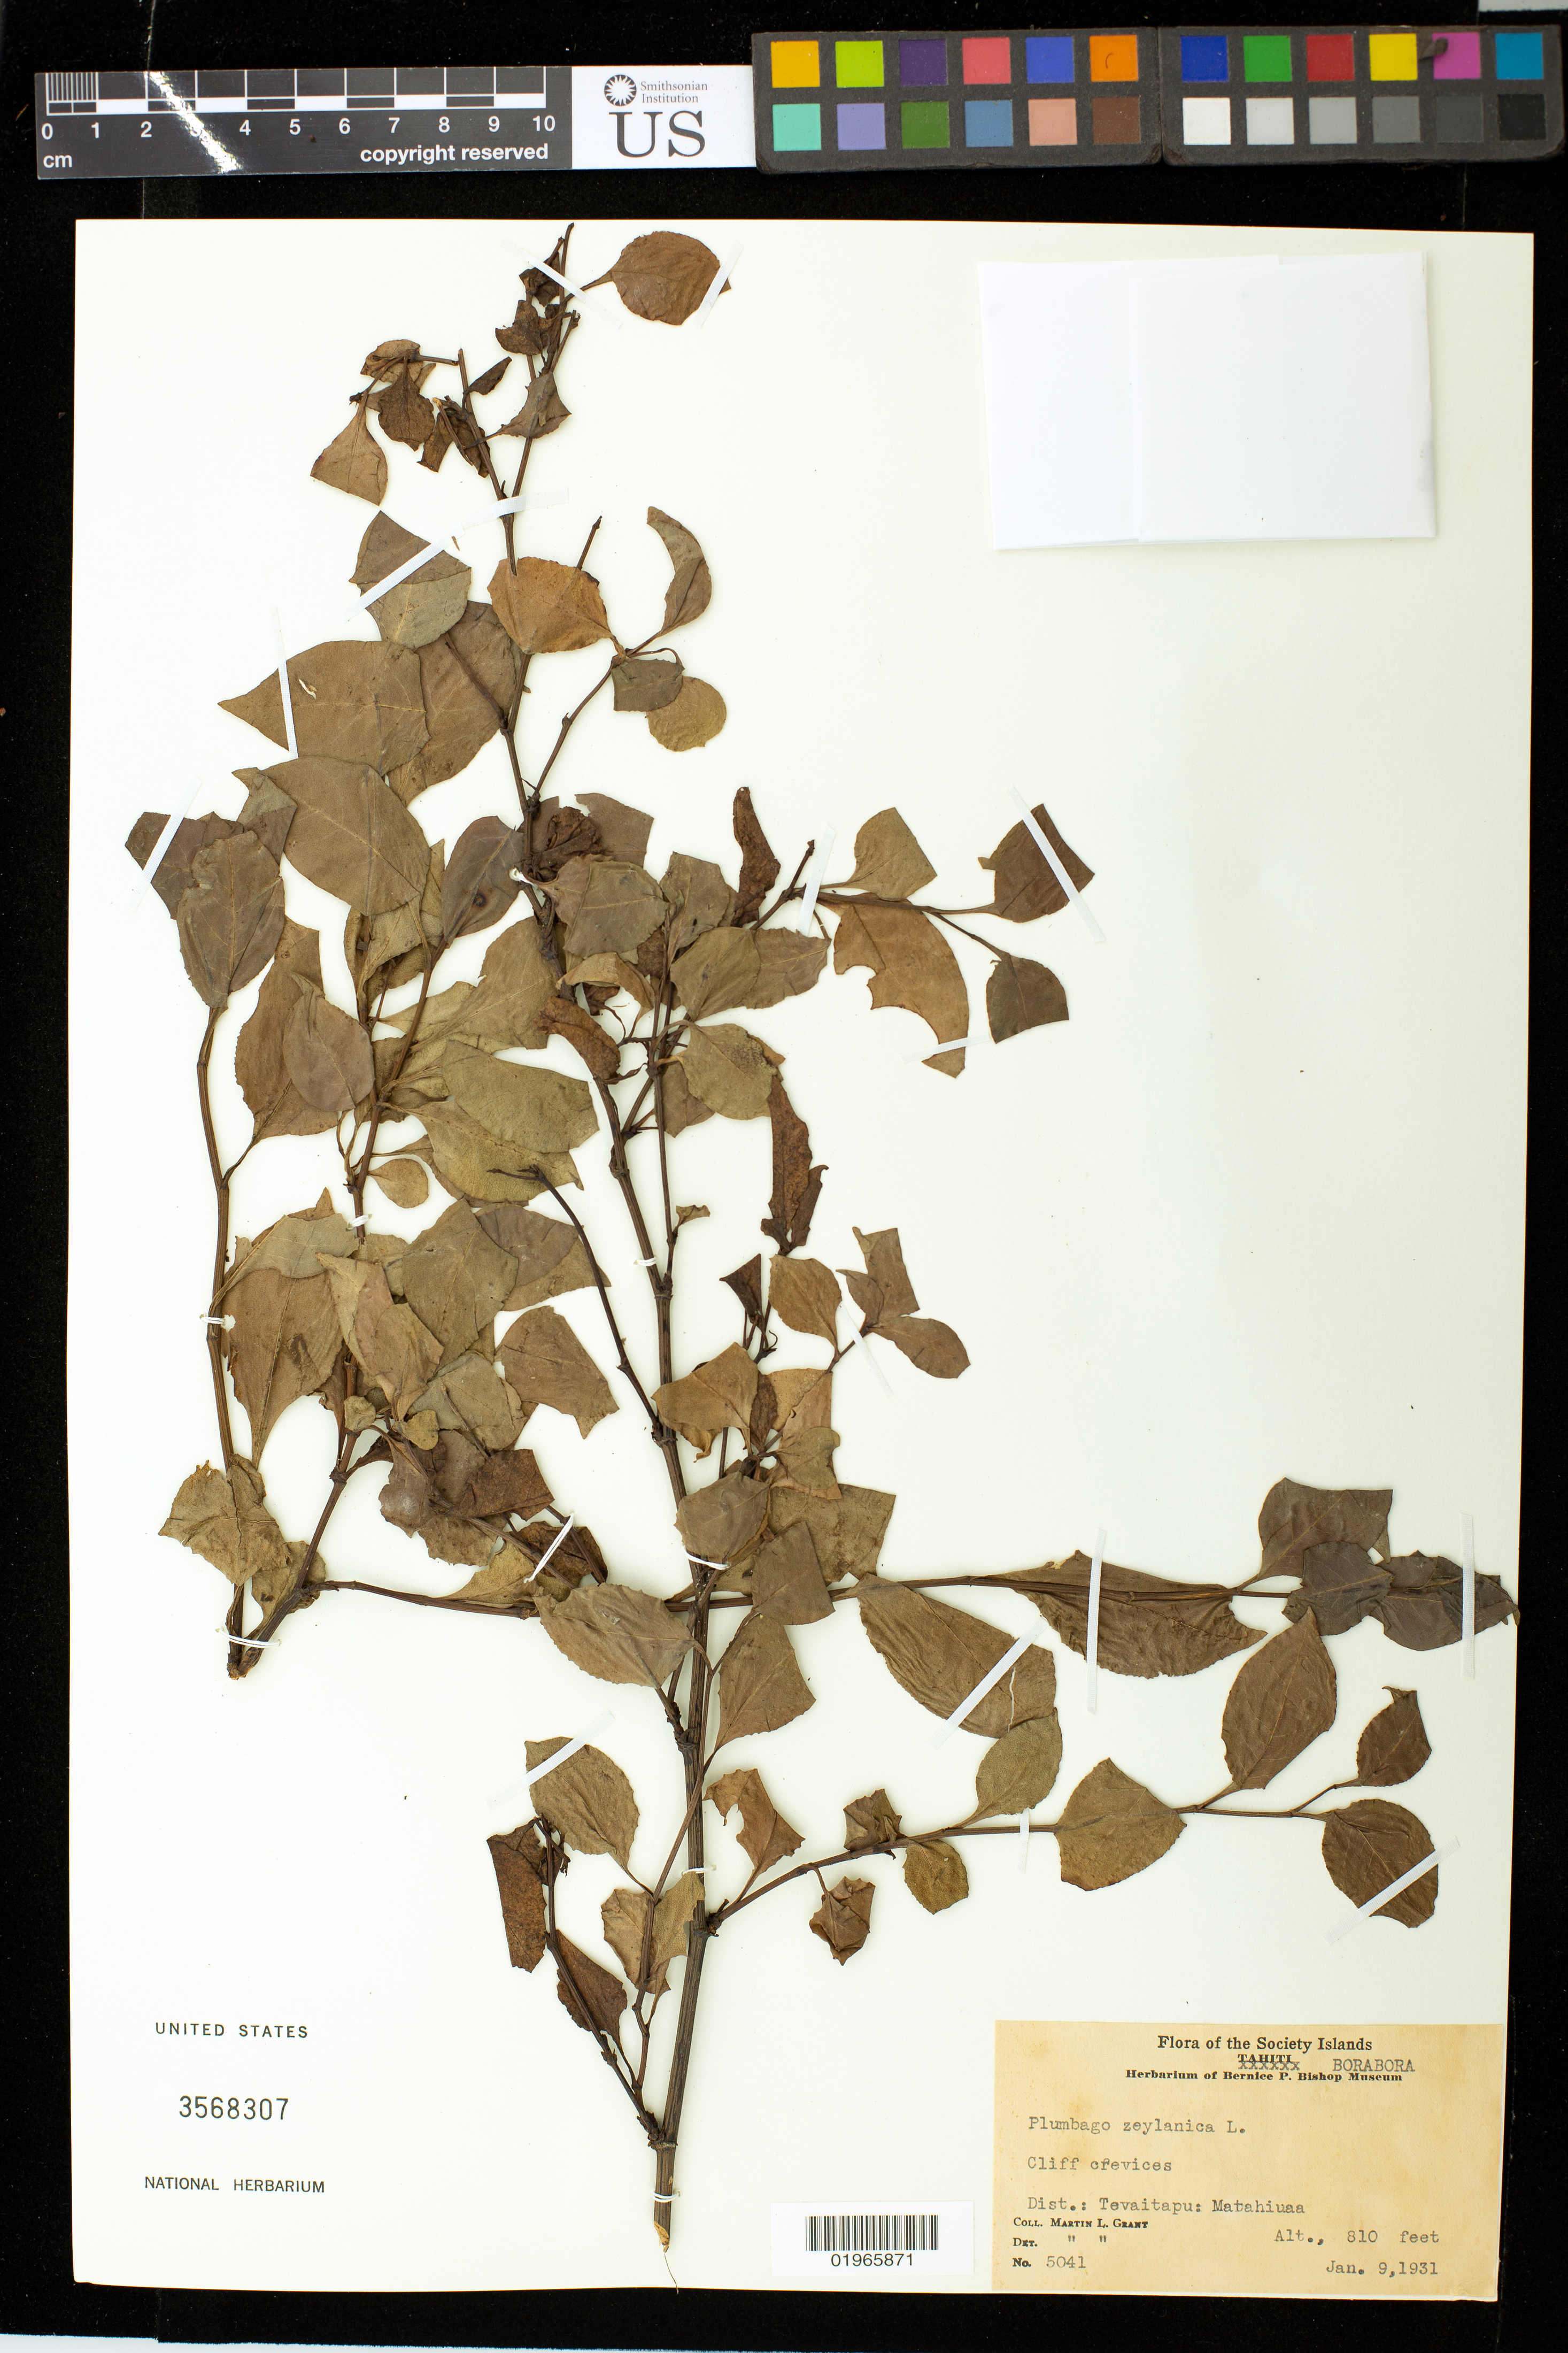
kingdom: Plantae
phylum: Tracheophyta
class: Magnoliopsida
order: Caryophyllales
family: Plumbaginaceae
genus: Plumbago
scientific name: Plumbago zeylanica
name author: L.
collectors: M. L. Grant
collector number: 5041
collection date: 1931-01-09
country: French Polynesia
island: Bora Bora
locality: Tevaitapu; Matahiuaa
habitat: Cliff crevices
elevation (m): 247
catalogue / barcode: US 3568307